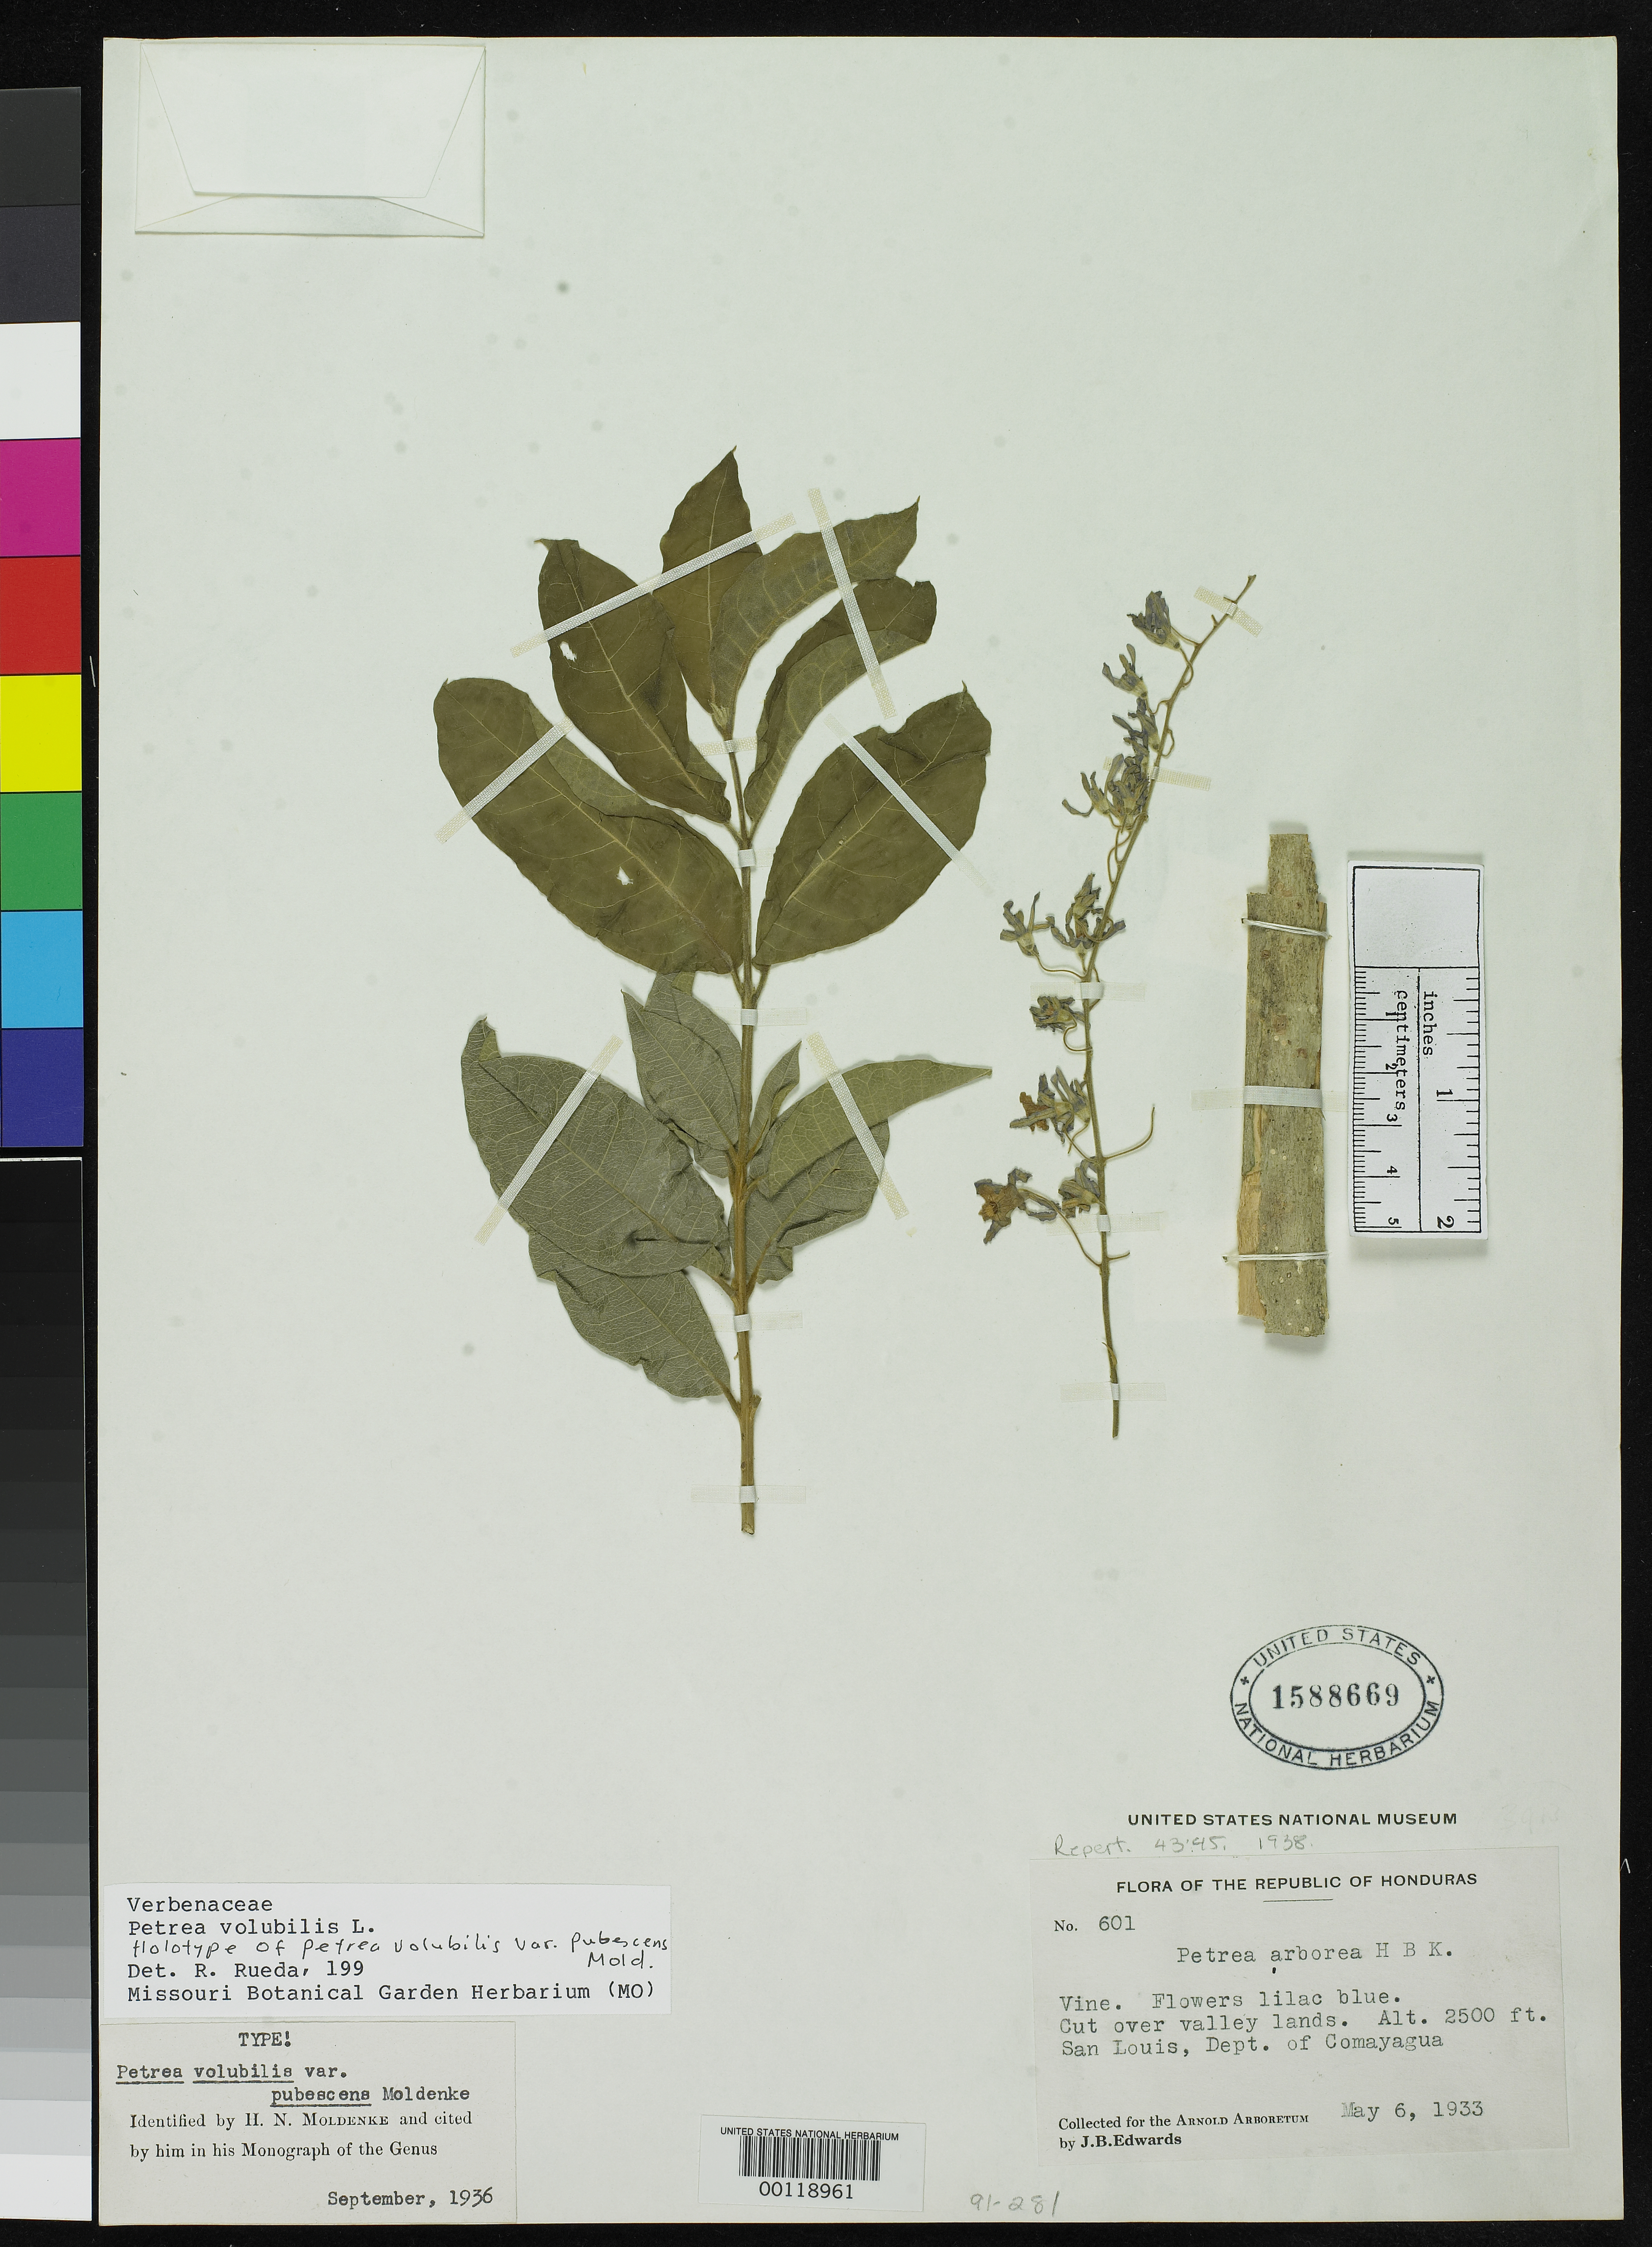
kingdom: Plantae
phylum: Tracheophyta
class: Magnoliopsida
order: Lamiales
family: Verbenaceae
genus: Petrea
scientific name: Petrea volubilis var. pubescens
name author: Moldenke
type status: Holotype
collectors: J. B. Edwards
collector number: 601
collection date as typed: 06 May 1933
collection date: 1933-05-06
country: Honduras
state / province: Comayagua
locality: San Louis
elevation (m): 762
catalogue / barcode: US 1588669